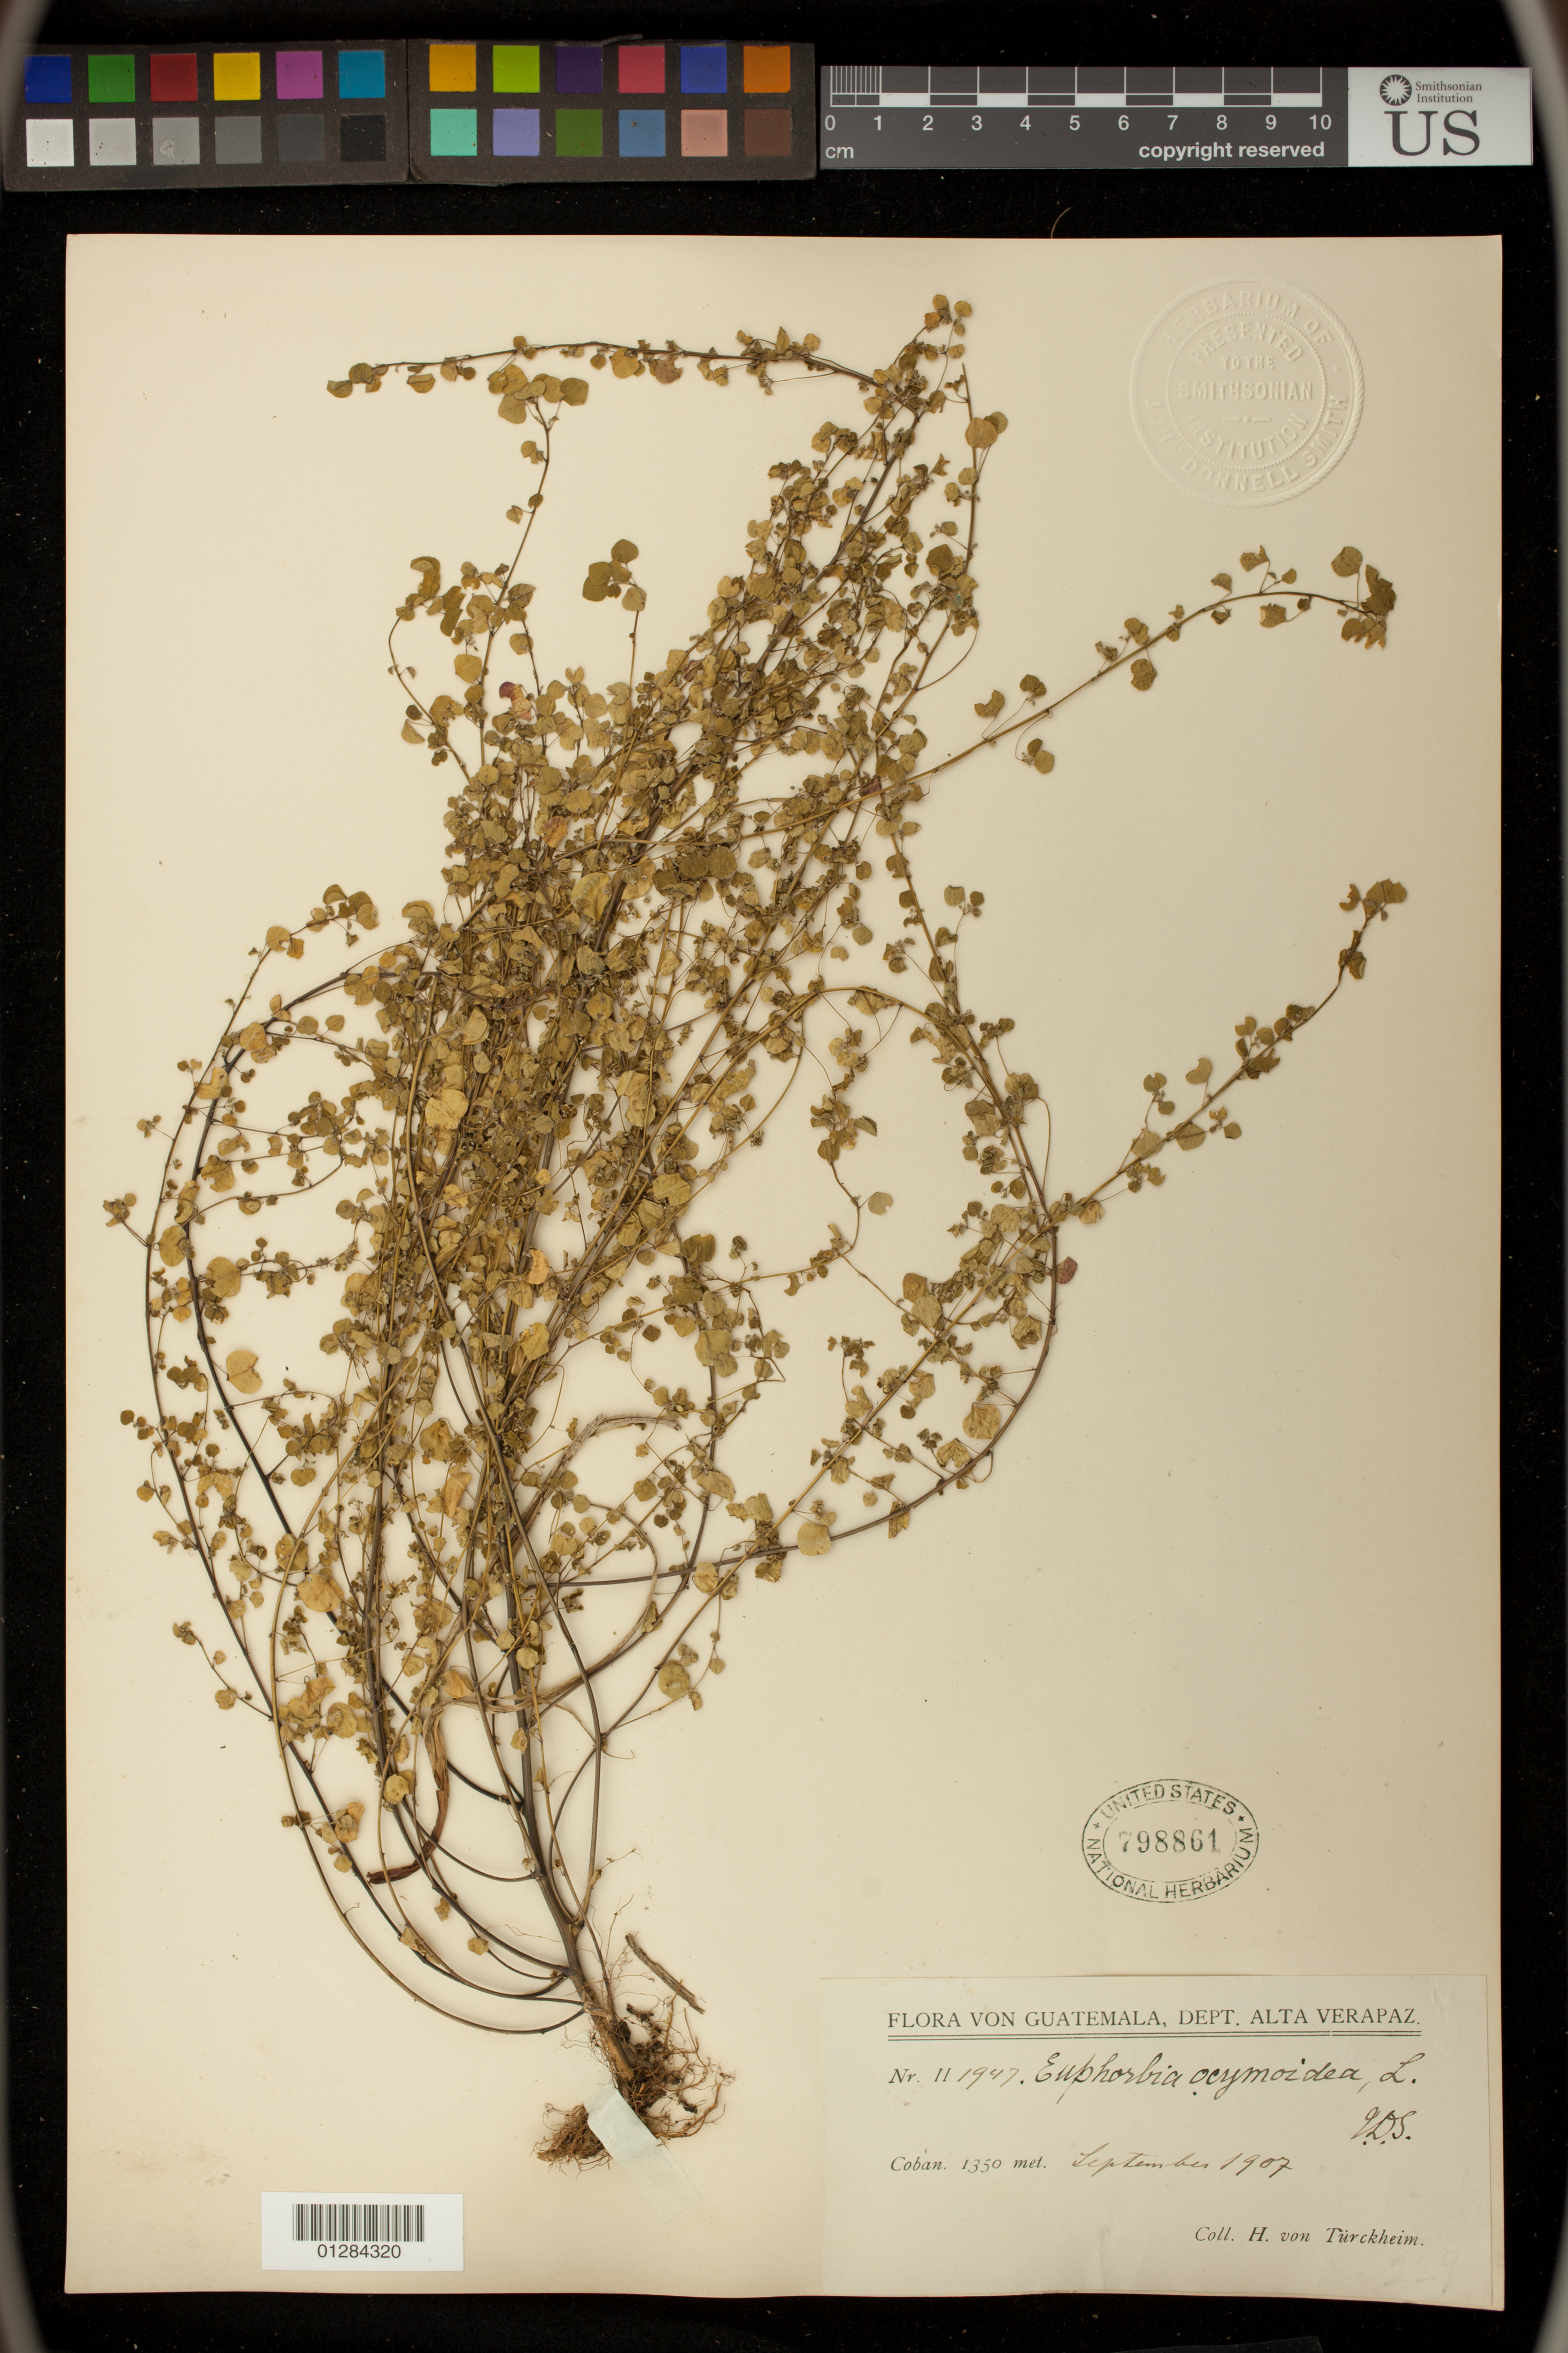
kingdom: Plantae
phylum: Tracheophyta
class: Magnoliopsida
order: Malpighiales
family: Euphorbiaceae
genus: Euphorbia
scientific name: Euphorbia ocymoidea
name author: L.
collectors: H. von Türckheim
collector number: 111947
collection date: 1907-09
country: Guatemala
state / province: Alta Verapaz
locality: Coban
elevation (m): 1350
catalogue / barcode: US 798861